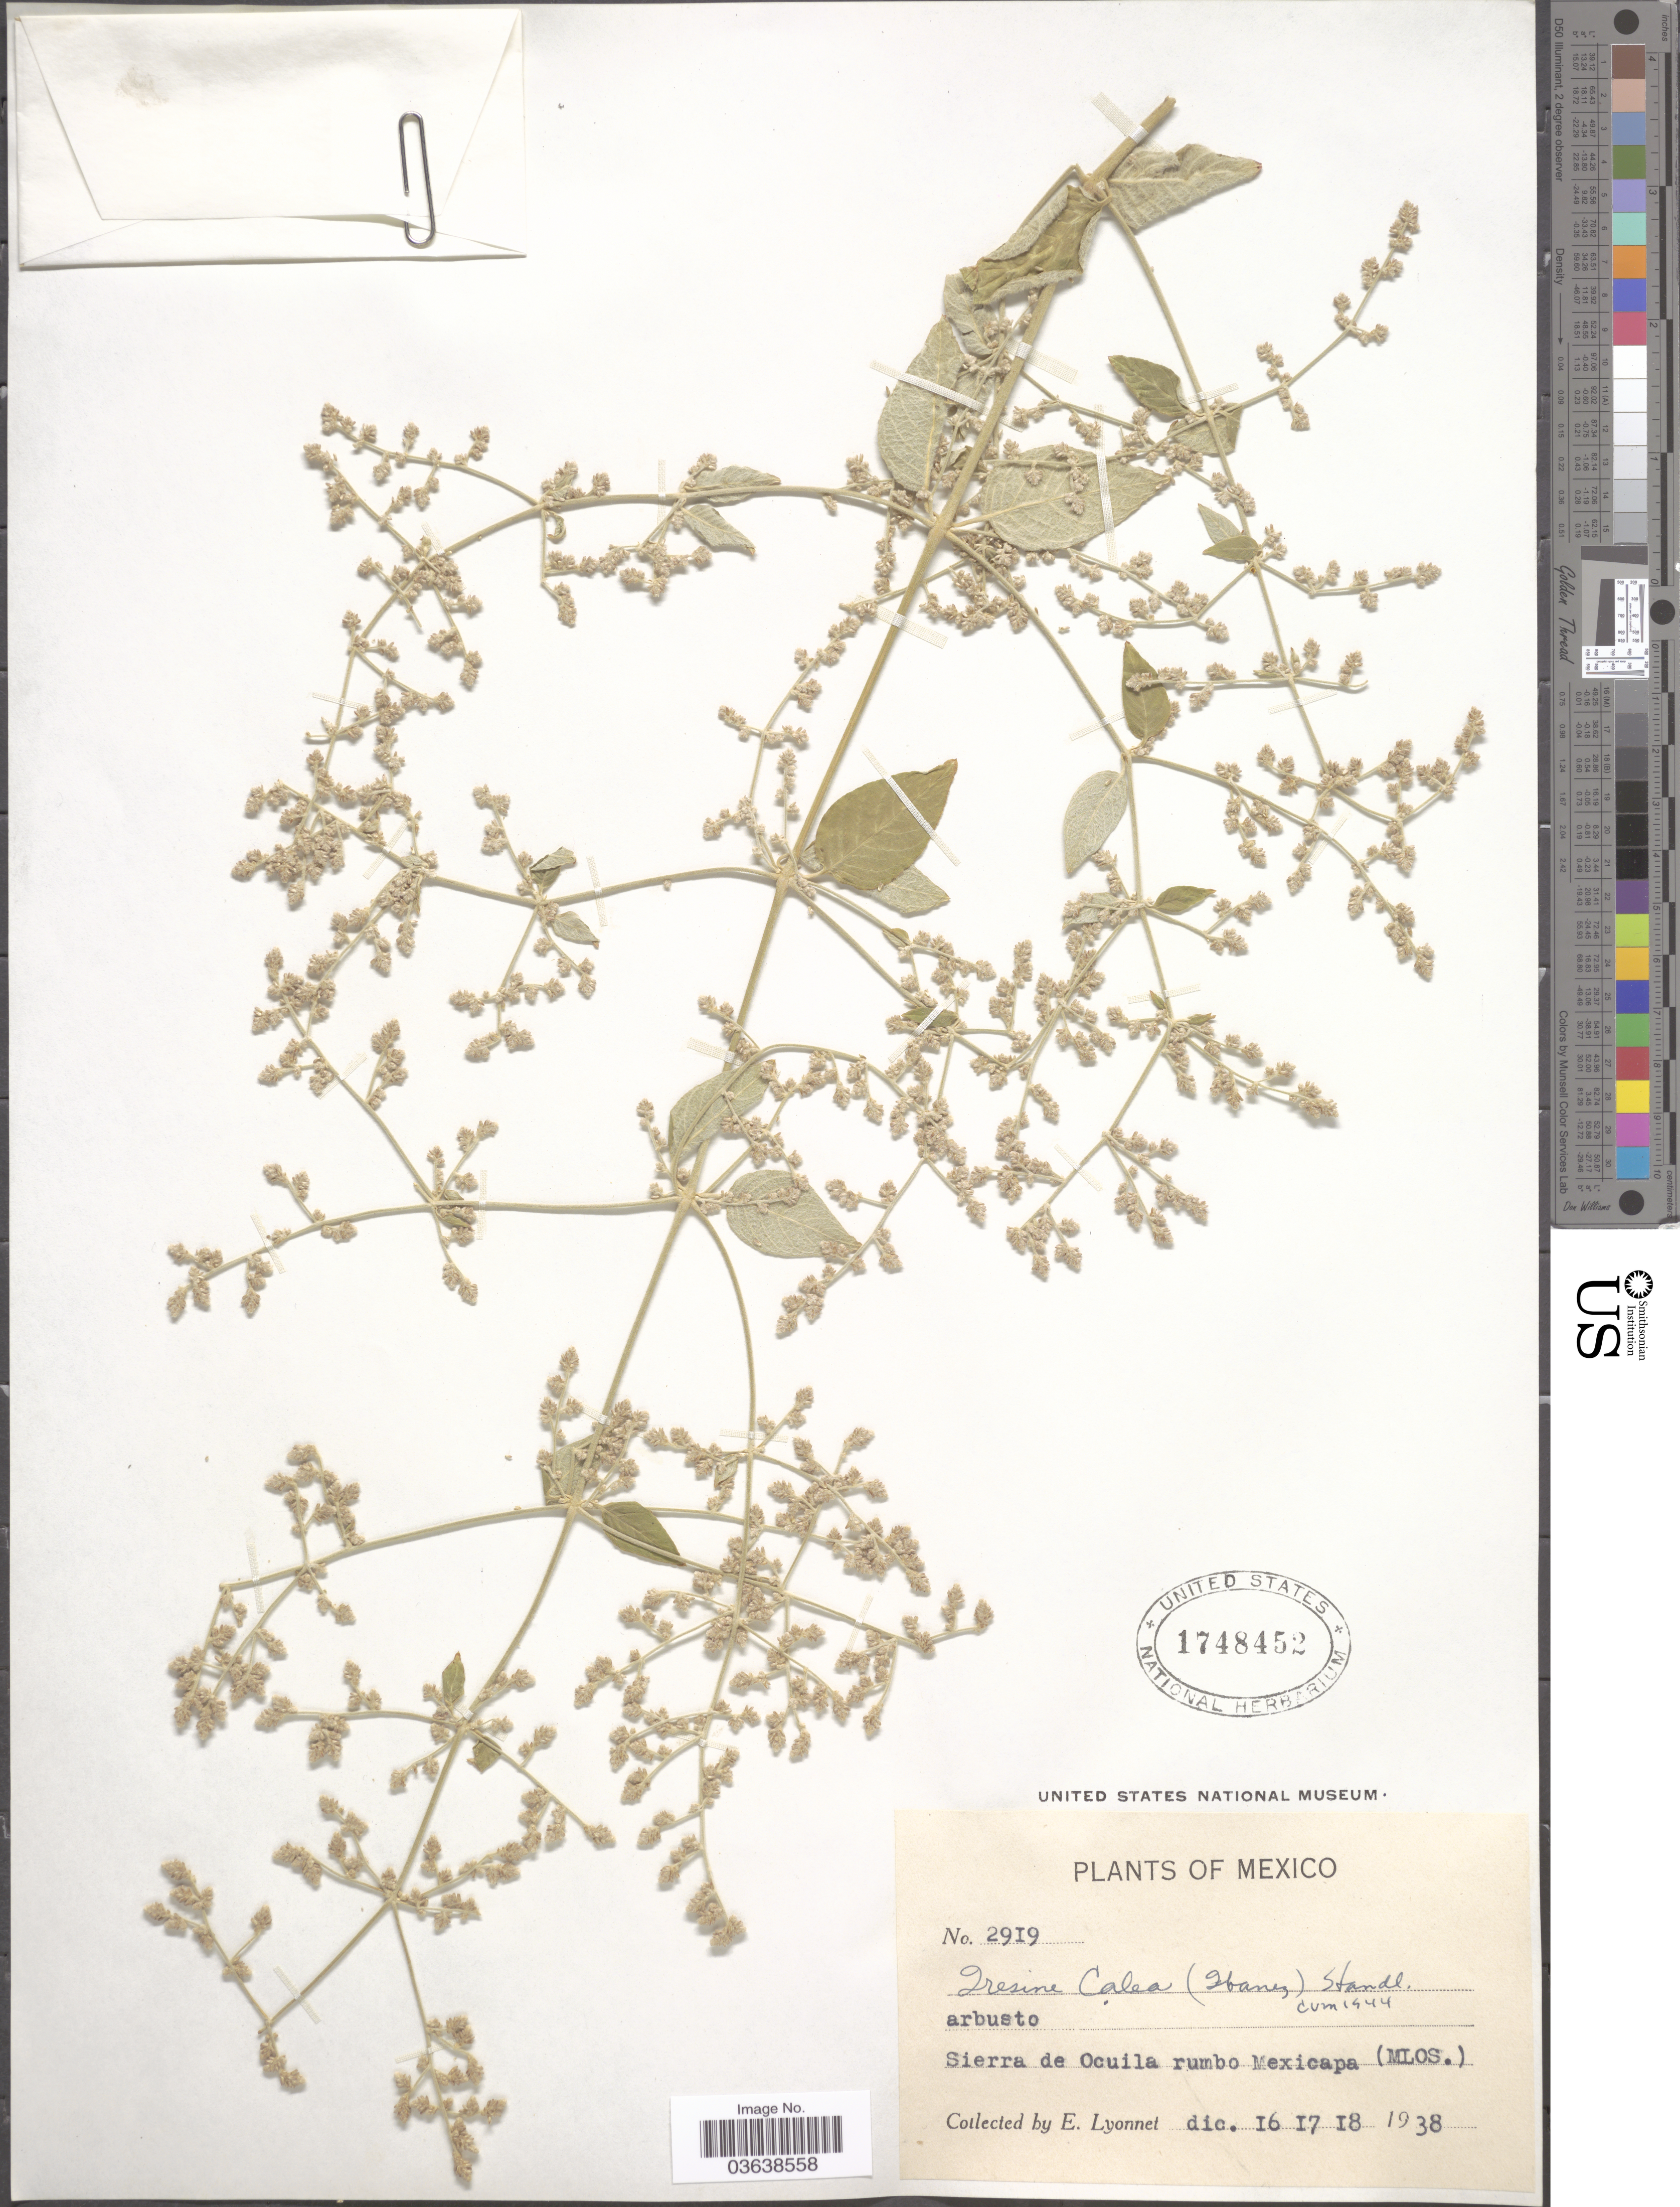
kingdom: Plantae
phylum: Tracheophyta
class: Magnoliopsida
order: Caryophyllales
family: Amaranthaceae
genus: Iresine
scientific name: Iresine calea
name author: (Ibáñez) Standl.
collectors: E. Lyonnet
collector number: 2919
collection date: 1938-12-16/1938-12-18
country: Mexico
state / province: Morelos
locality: Sierra de Ocuila rumbo Mexicapa.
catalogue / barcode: US 1748452